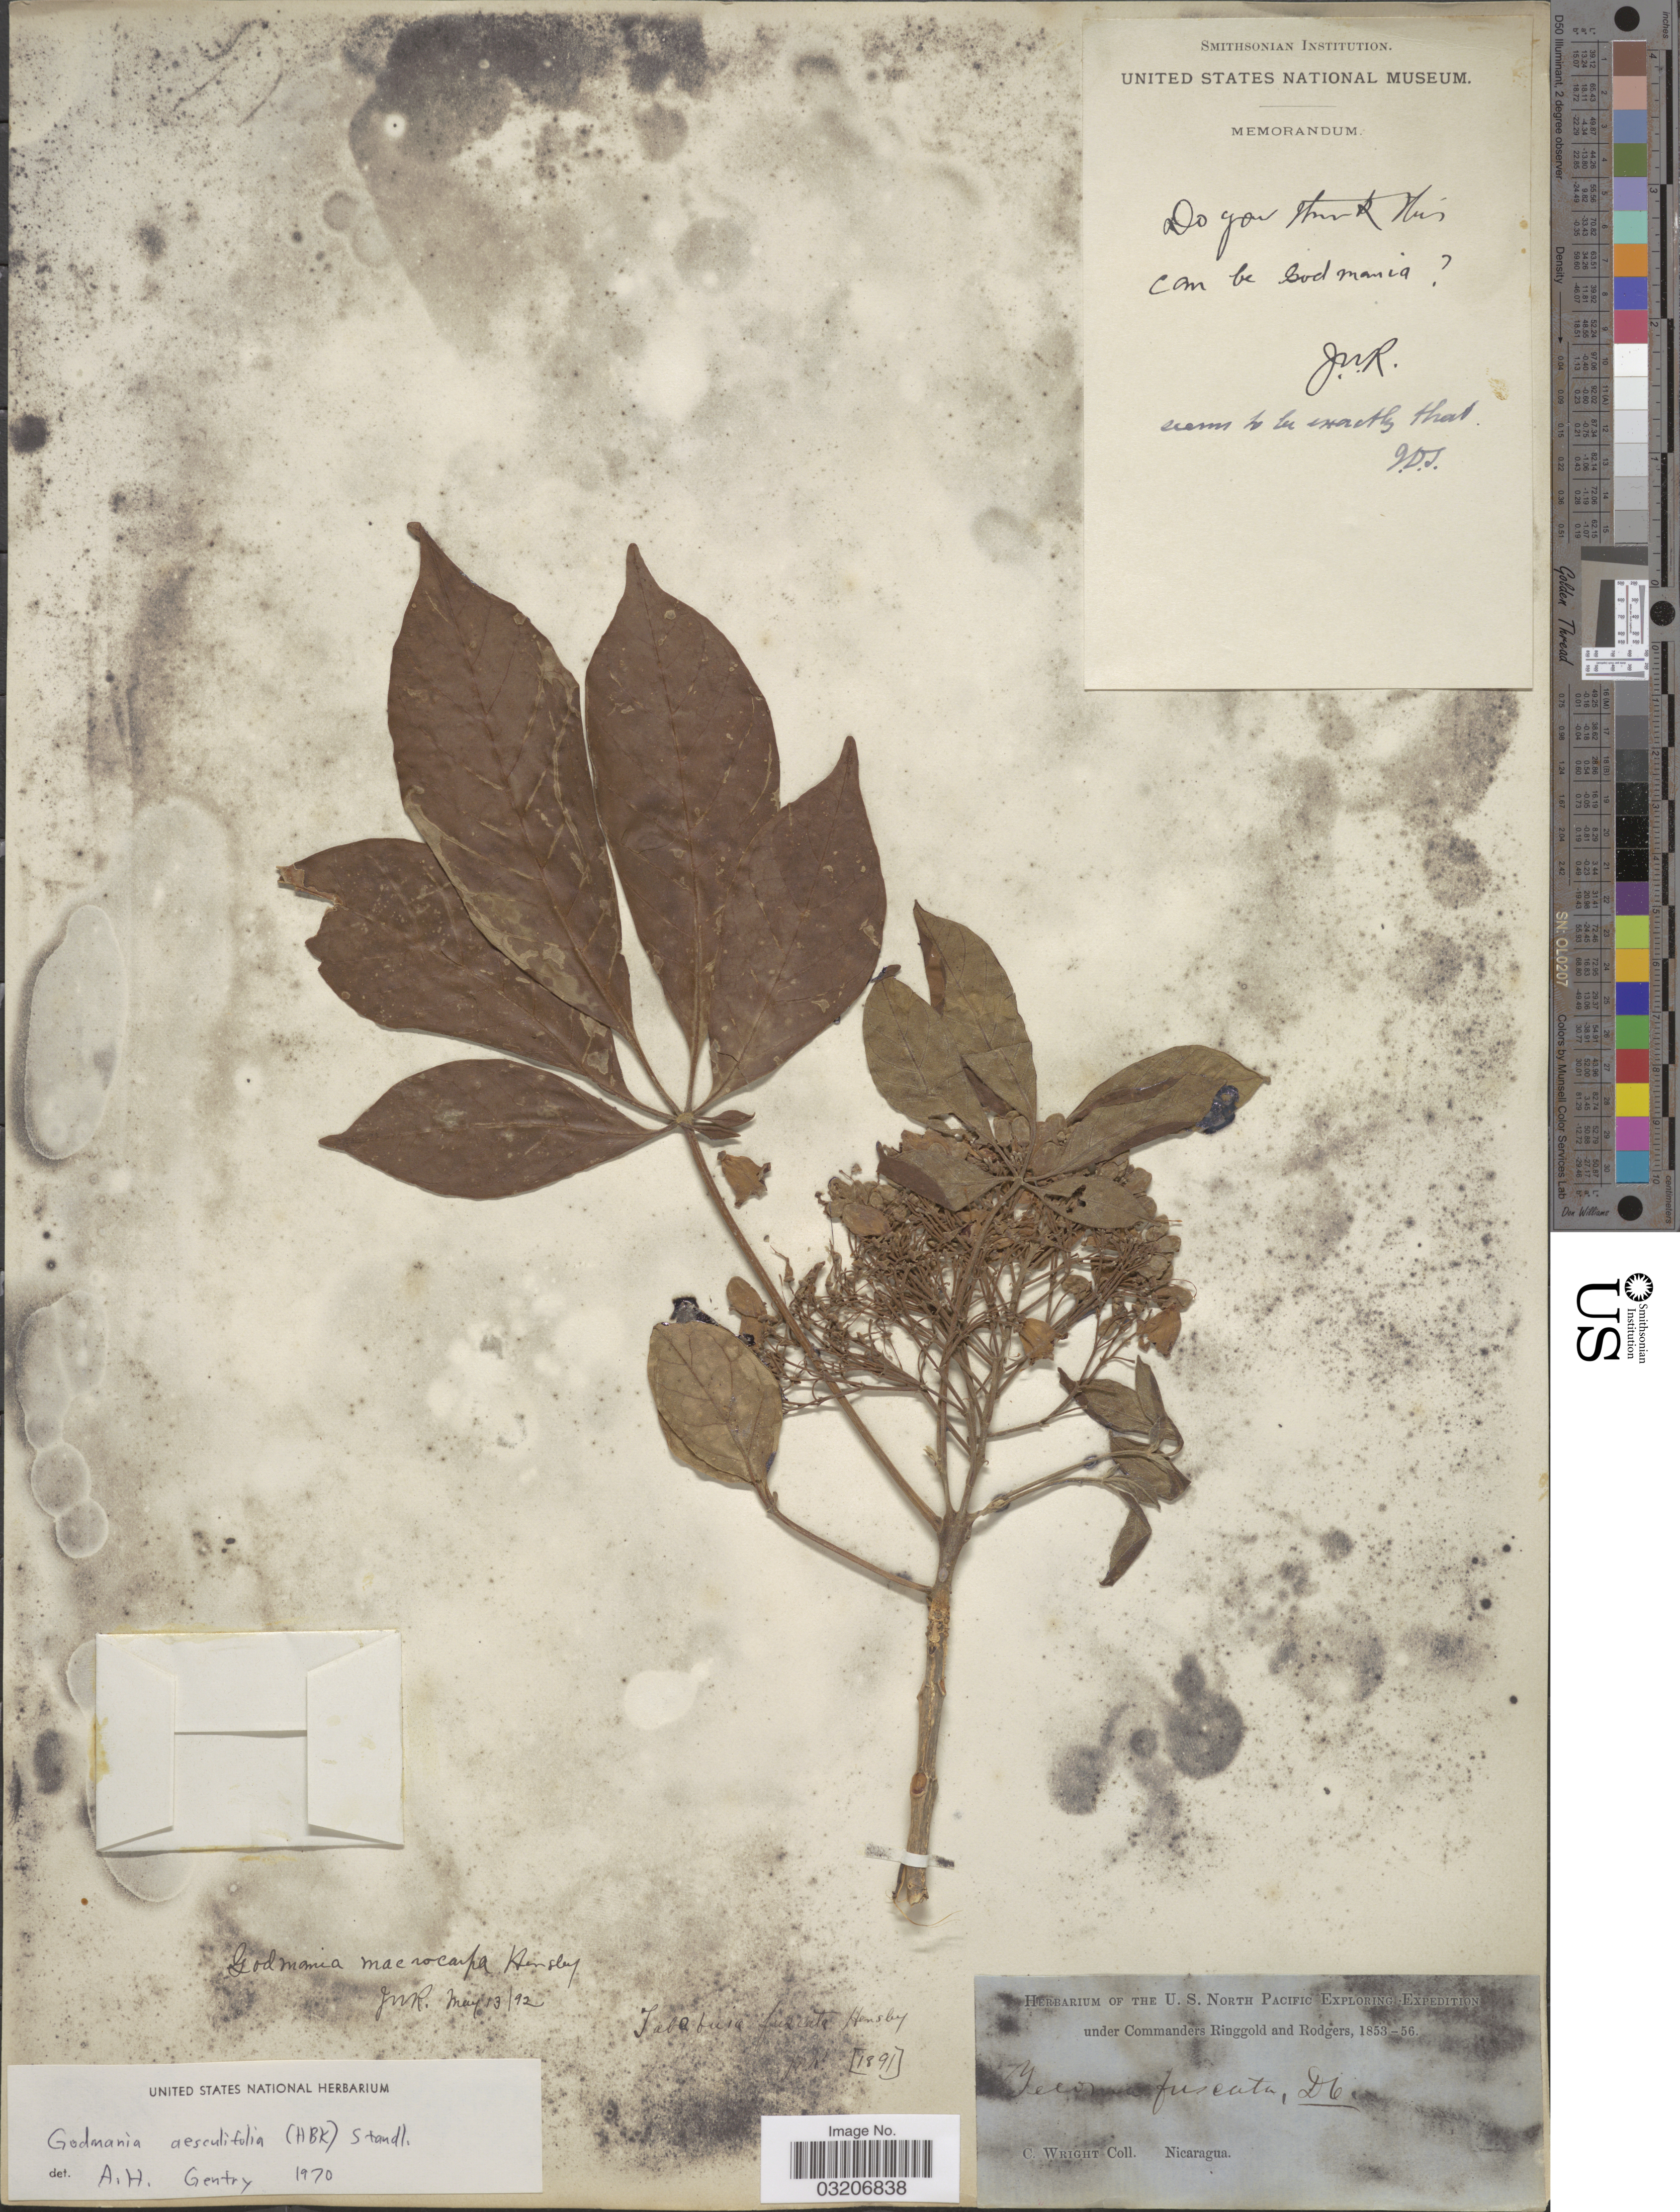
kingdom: Plantae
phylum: Tracheophyta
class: Magnoliopsida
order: Lamiales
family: Bignoniaceae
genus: Godmania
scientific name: Godmania aesculifolia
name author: Standl.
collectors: C. Wright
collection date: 1853/1856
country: Nicaragua